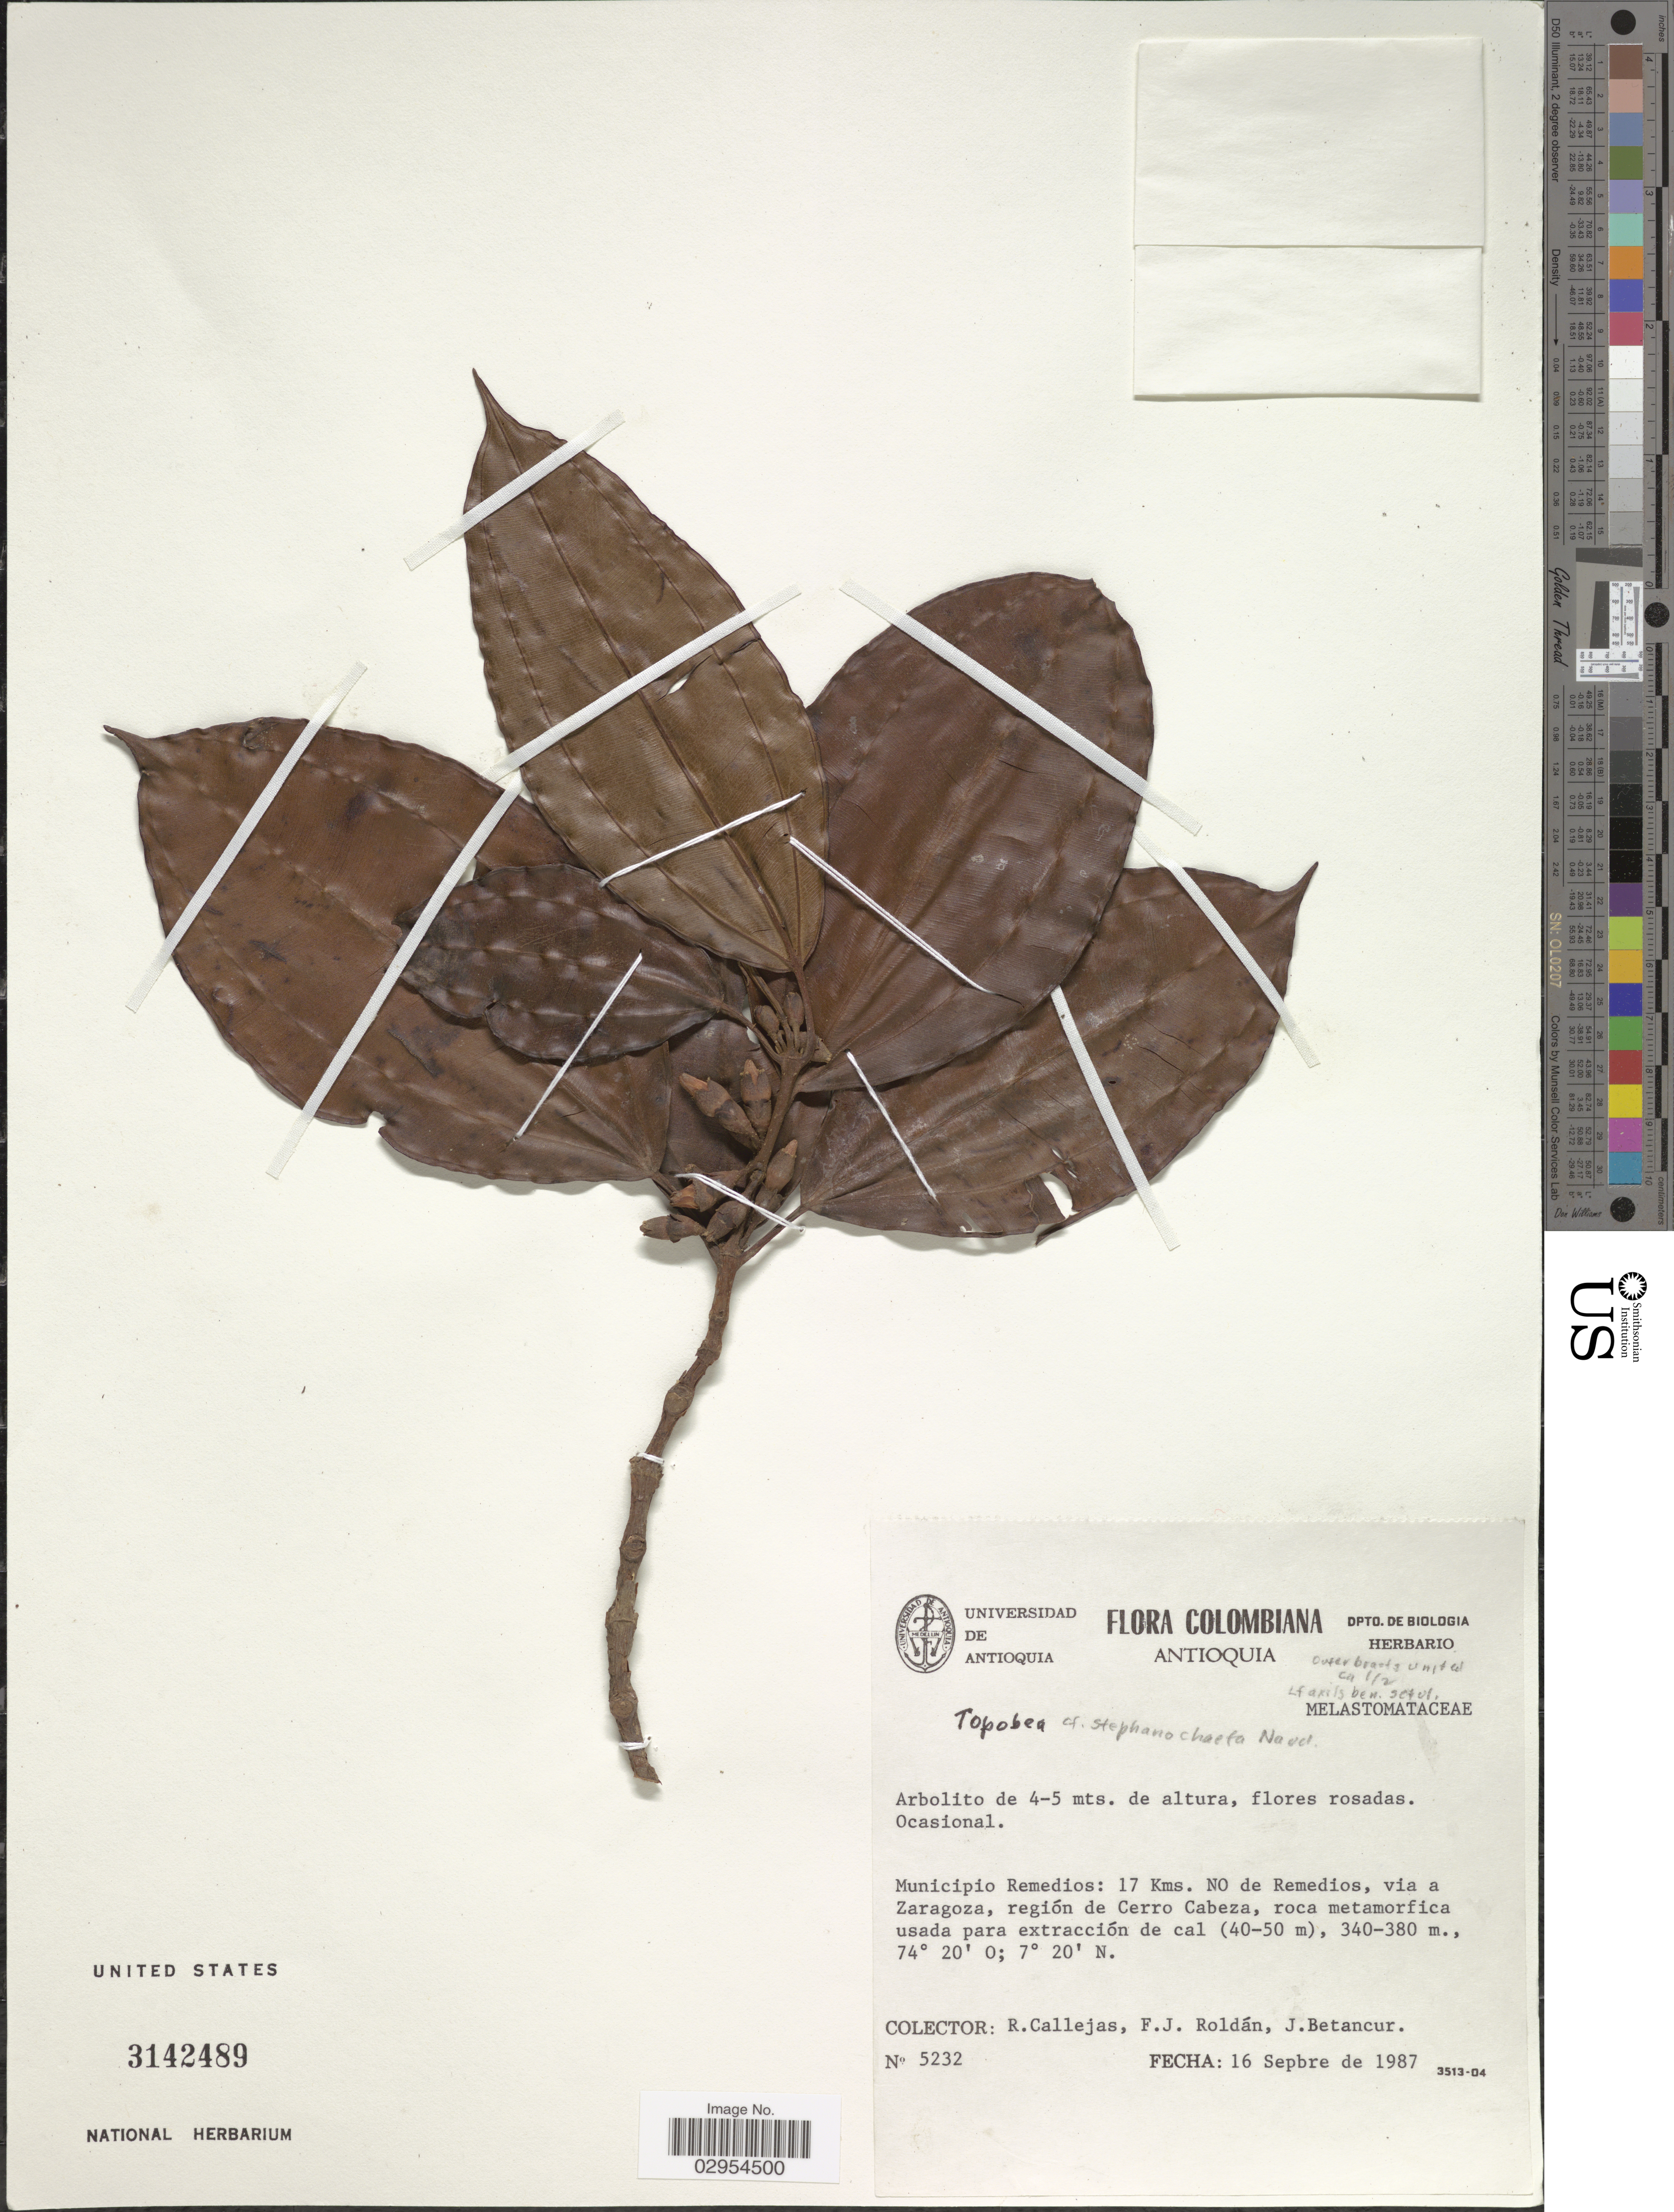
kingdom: Plantae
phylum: Tracheophyta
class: Magnoliopsida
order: Myrtales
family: Melastomataceae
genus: Topobea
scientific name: Topobea sp.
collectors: R. Callejas, F. J. Roldán & J. Betancur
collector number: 5232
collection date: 1987-09-16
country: Colombia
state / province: Antioquia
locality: Municipio Remedios: 17 Kms. NO de Remedios, via a Zaragoza, región de Cerro Cabeza.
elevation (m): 340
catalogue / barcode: US 3142489